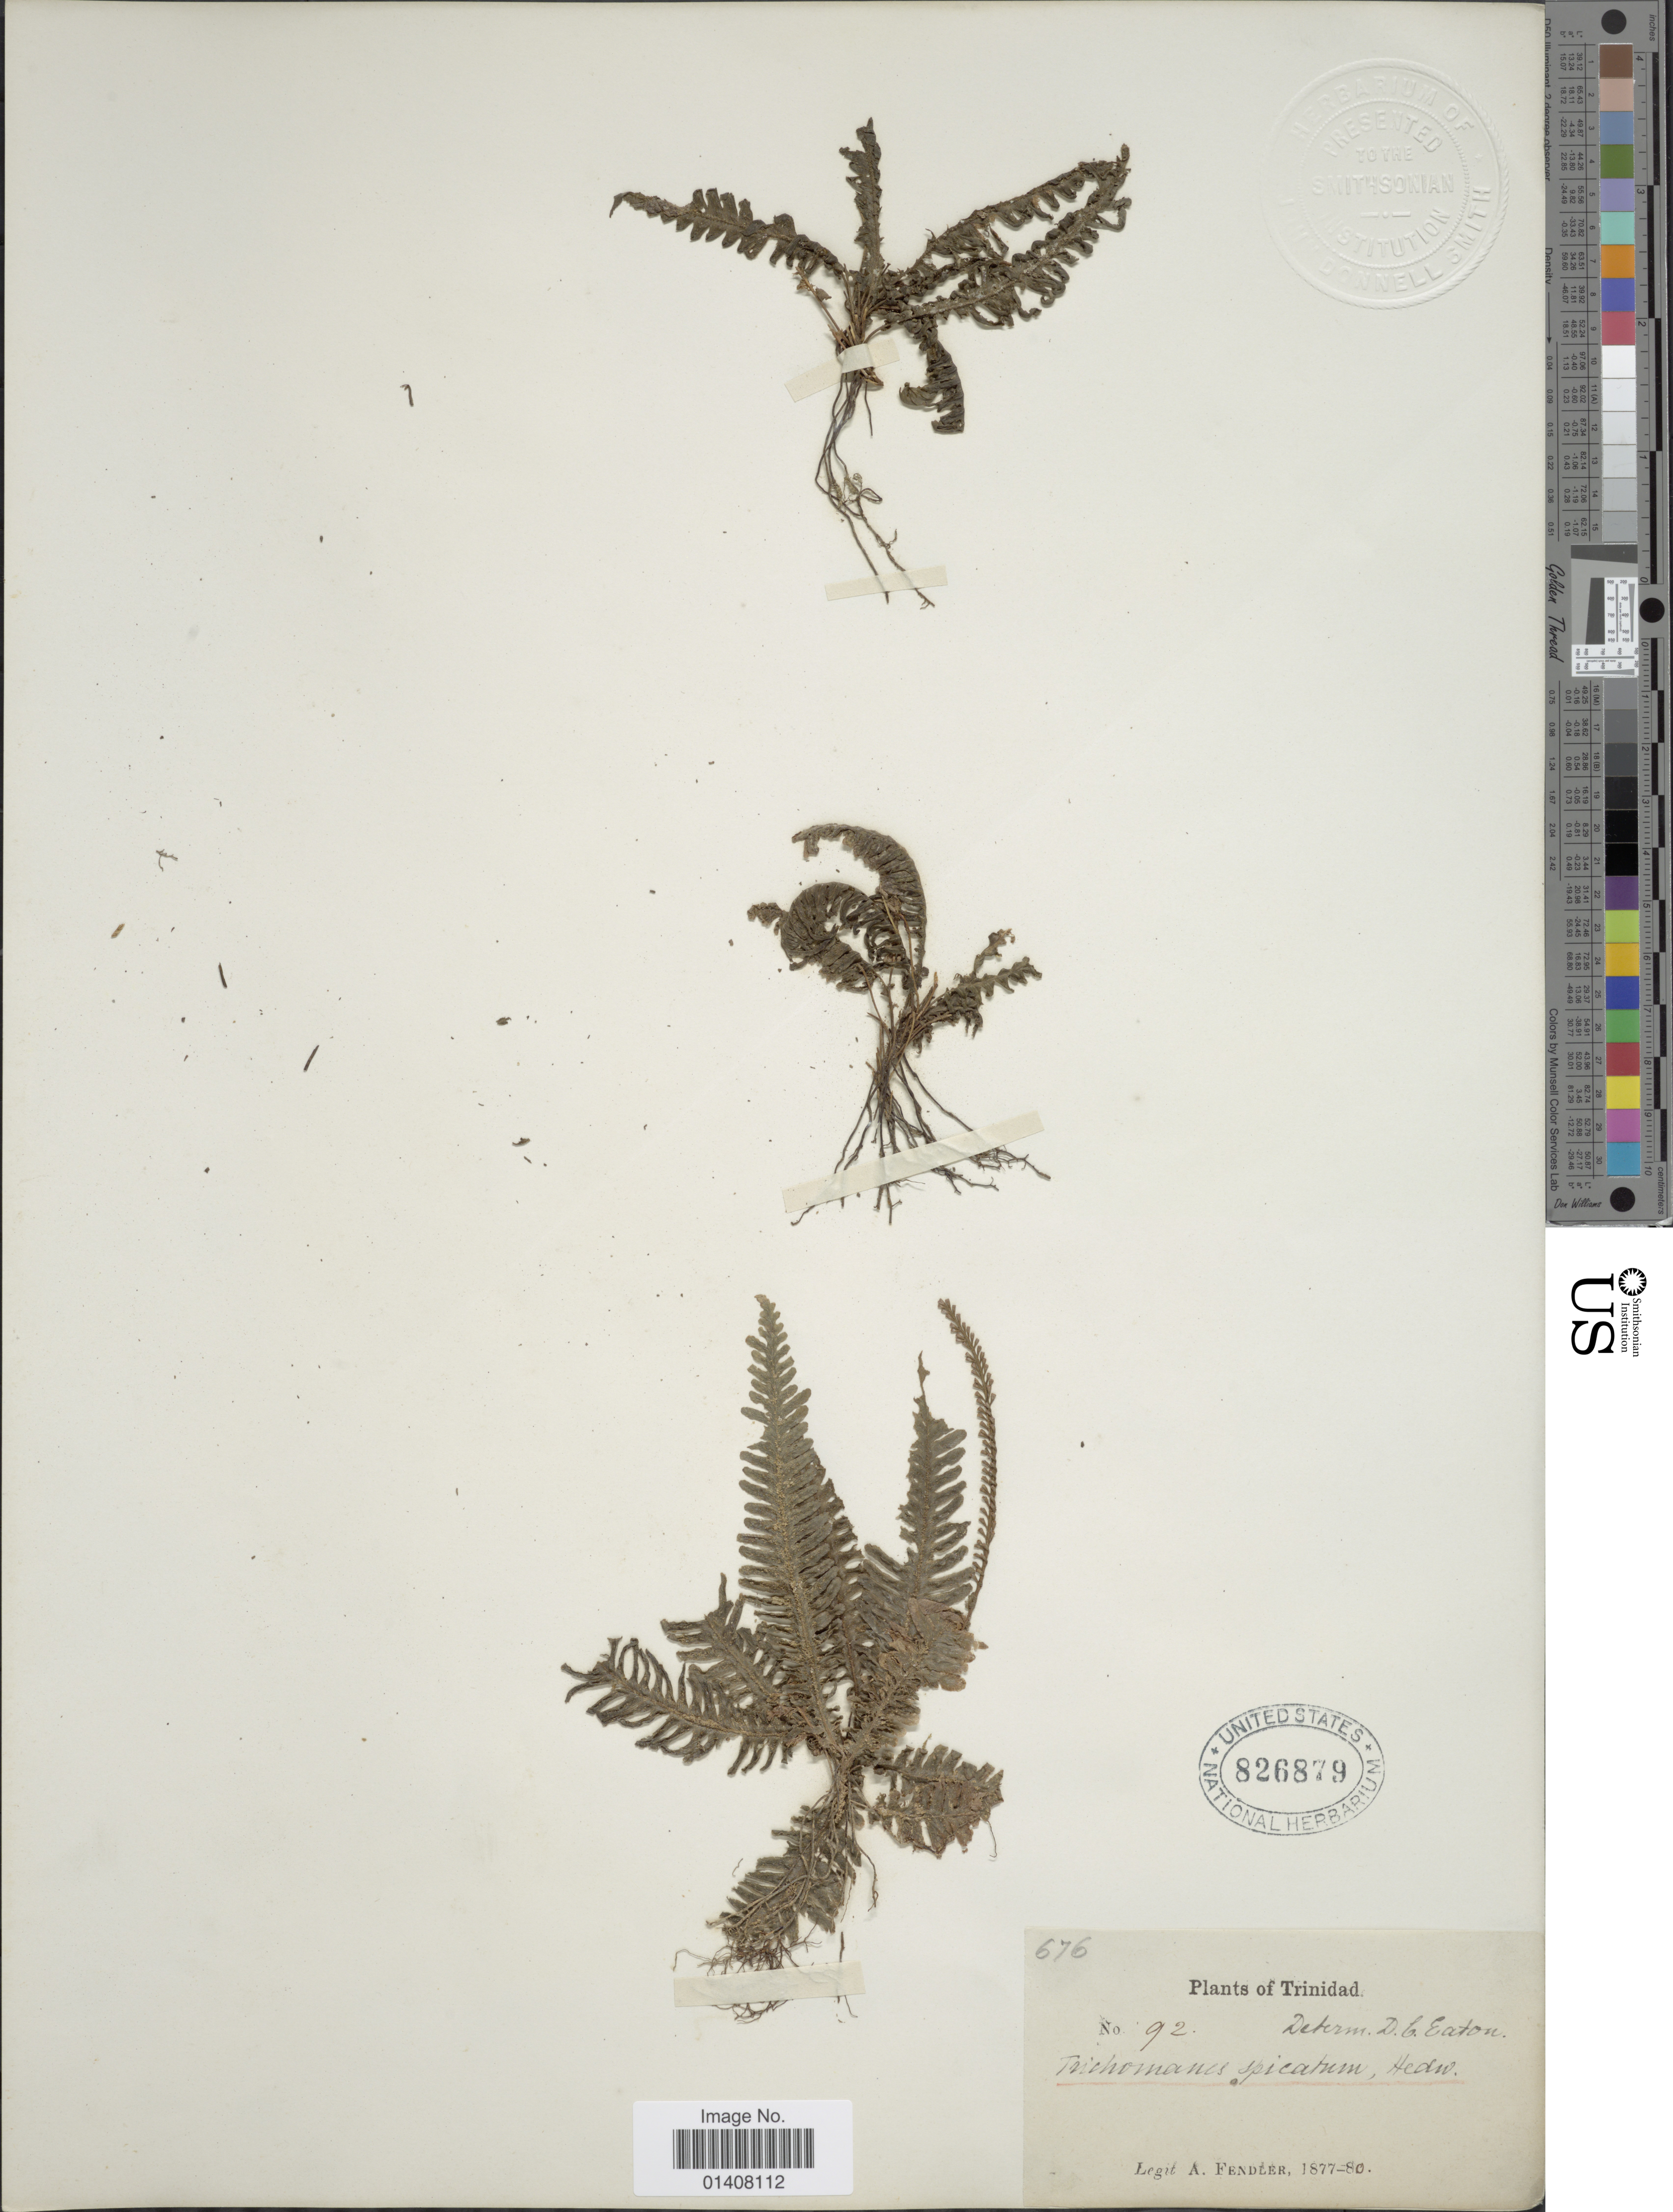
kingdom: Plantae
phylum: Tracheophyta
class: Polypodiopsida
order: Hymenophyllales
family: Hymenophyllaceae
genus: Trichomanes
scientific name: Trichomanes osmundoides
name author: DC. ex Poir.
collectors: A. Fendler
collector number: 92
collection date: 1877/1880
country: Trinidad and Tobago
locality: Trinidad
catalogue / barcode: US 826879